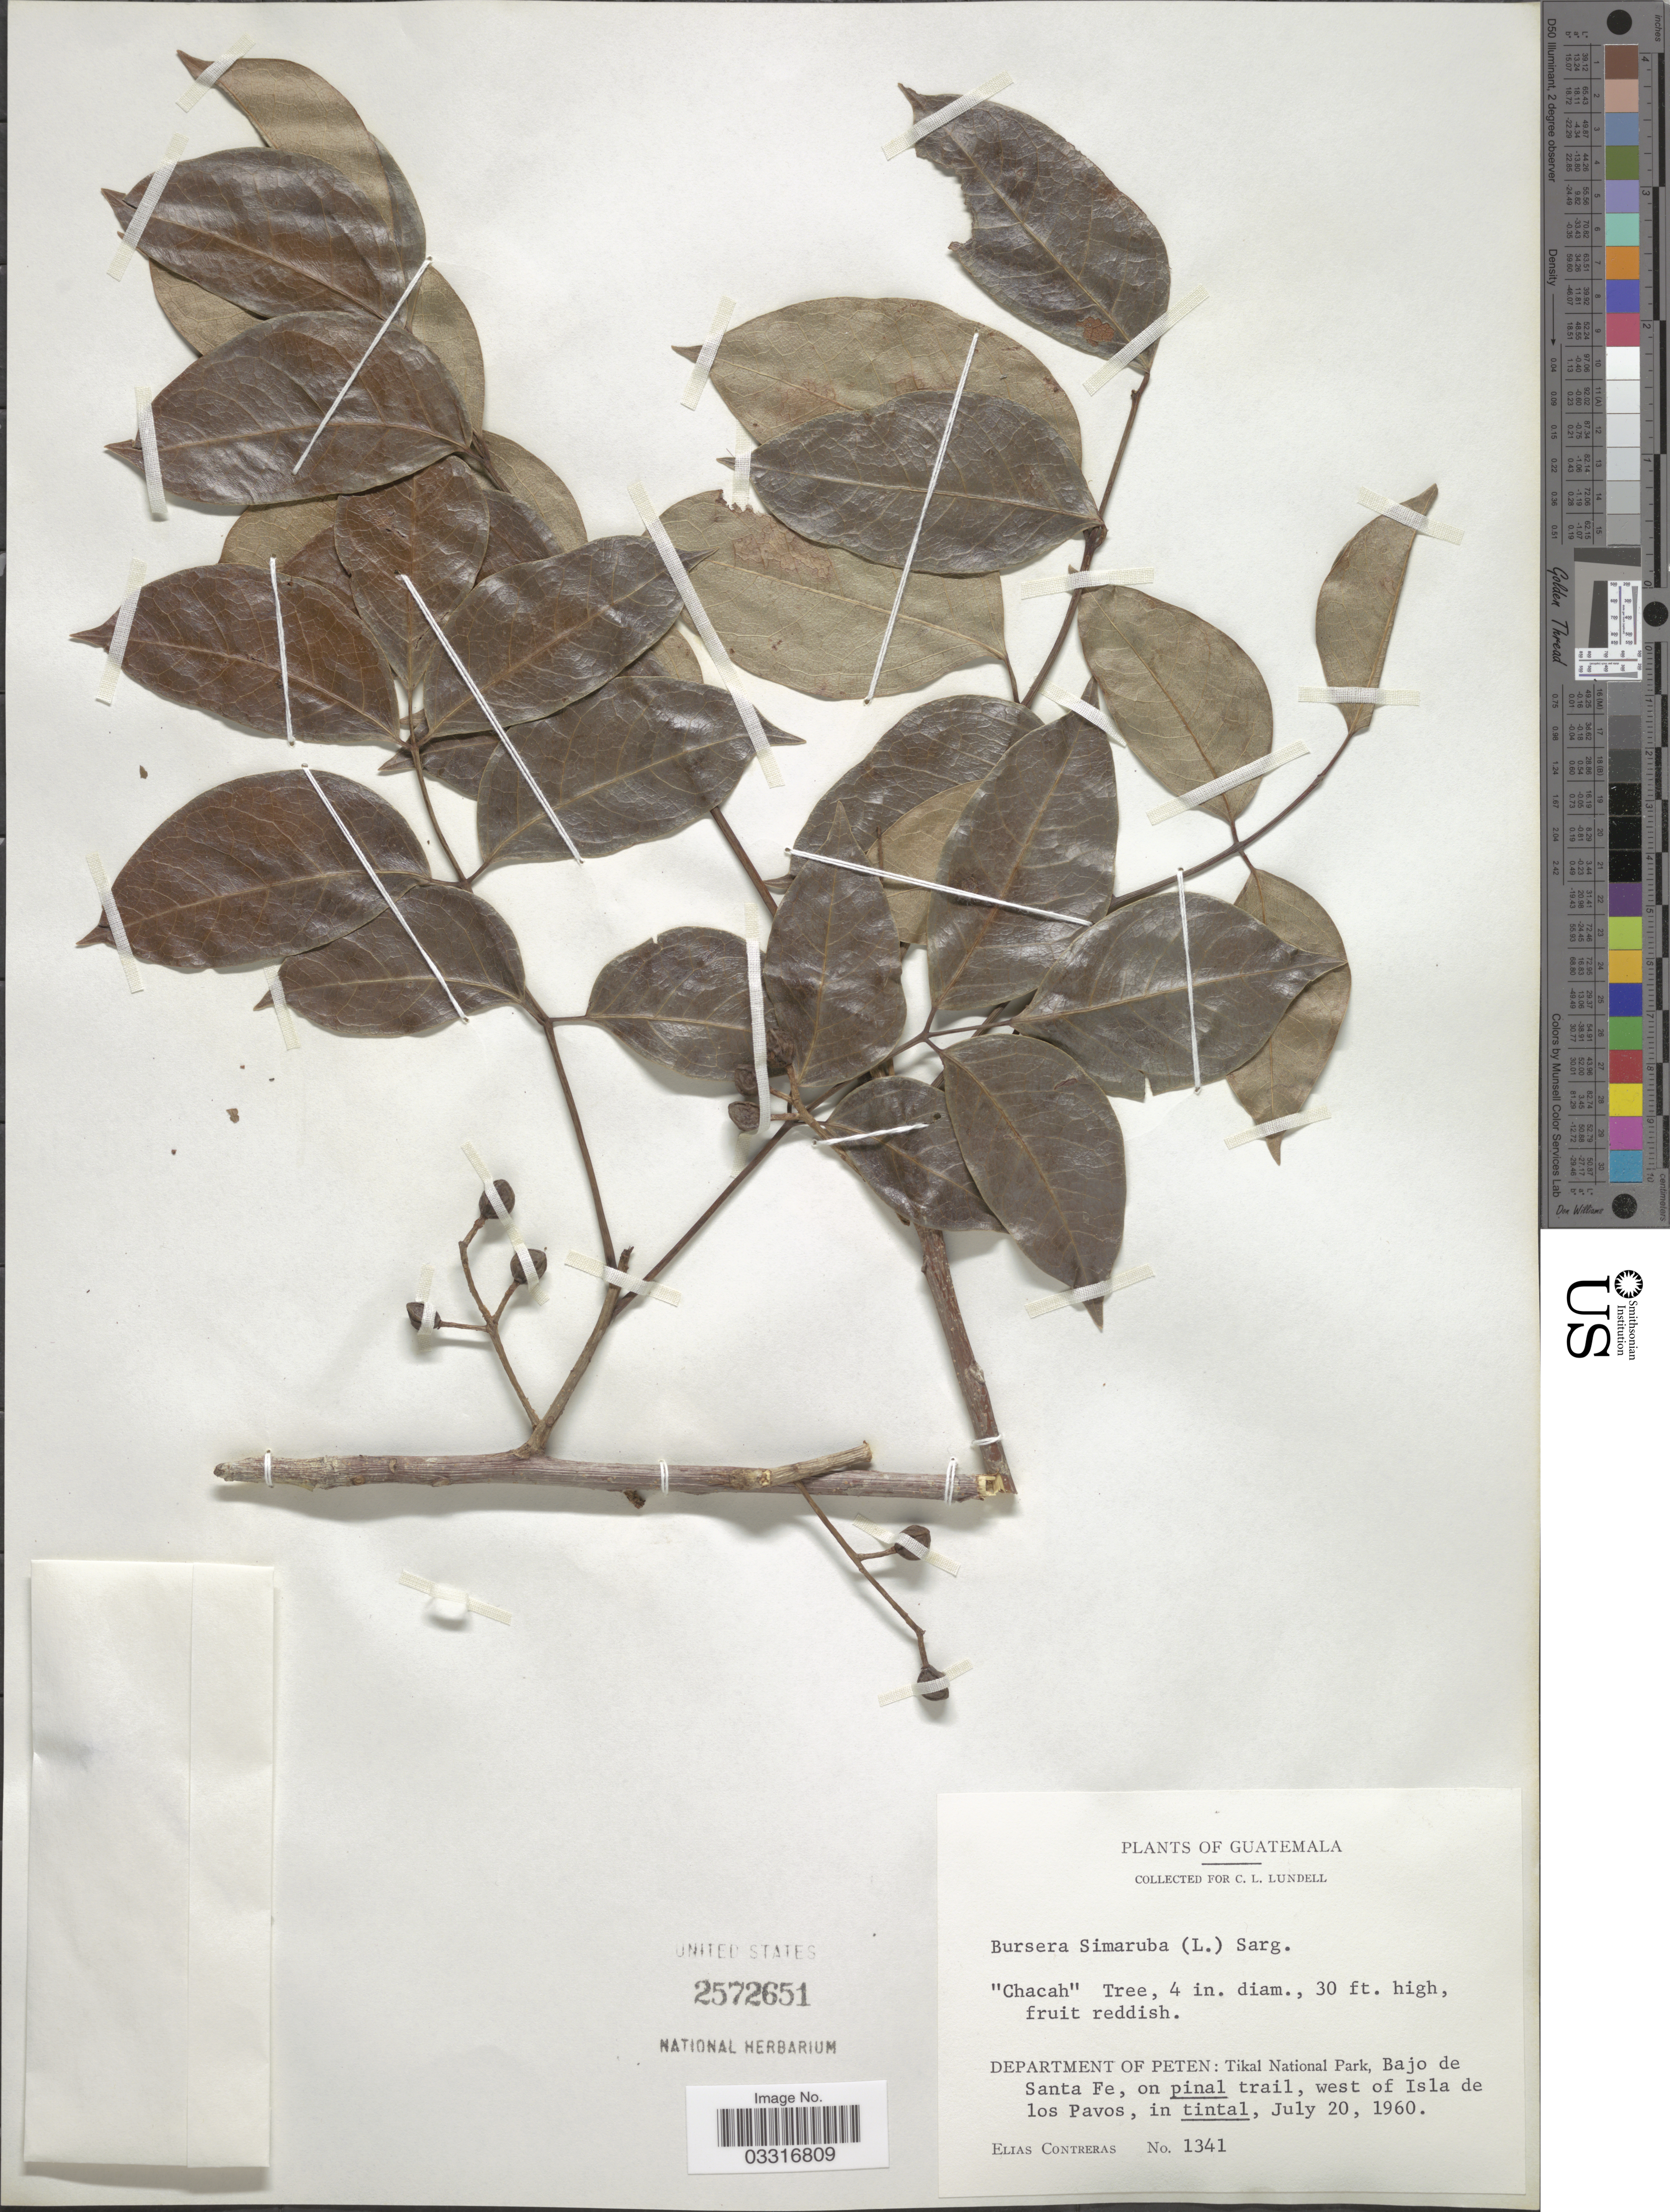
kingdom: Plantae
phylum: Tracheophyta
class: Magnoliopsida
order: Sapindales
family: Burseraceae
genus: Bursera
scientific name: Bursera simaruba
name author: (L.) Sarg.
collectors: E. Contreras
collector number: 1341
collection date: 1960-07-20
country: Guatemala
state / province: El Petén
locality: Department of Peten: Tikal National Park, Bajo de Santa Fe, on pinal trail, west of Isla de los Pavos.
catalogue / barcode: US 2572651